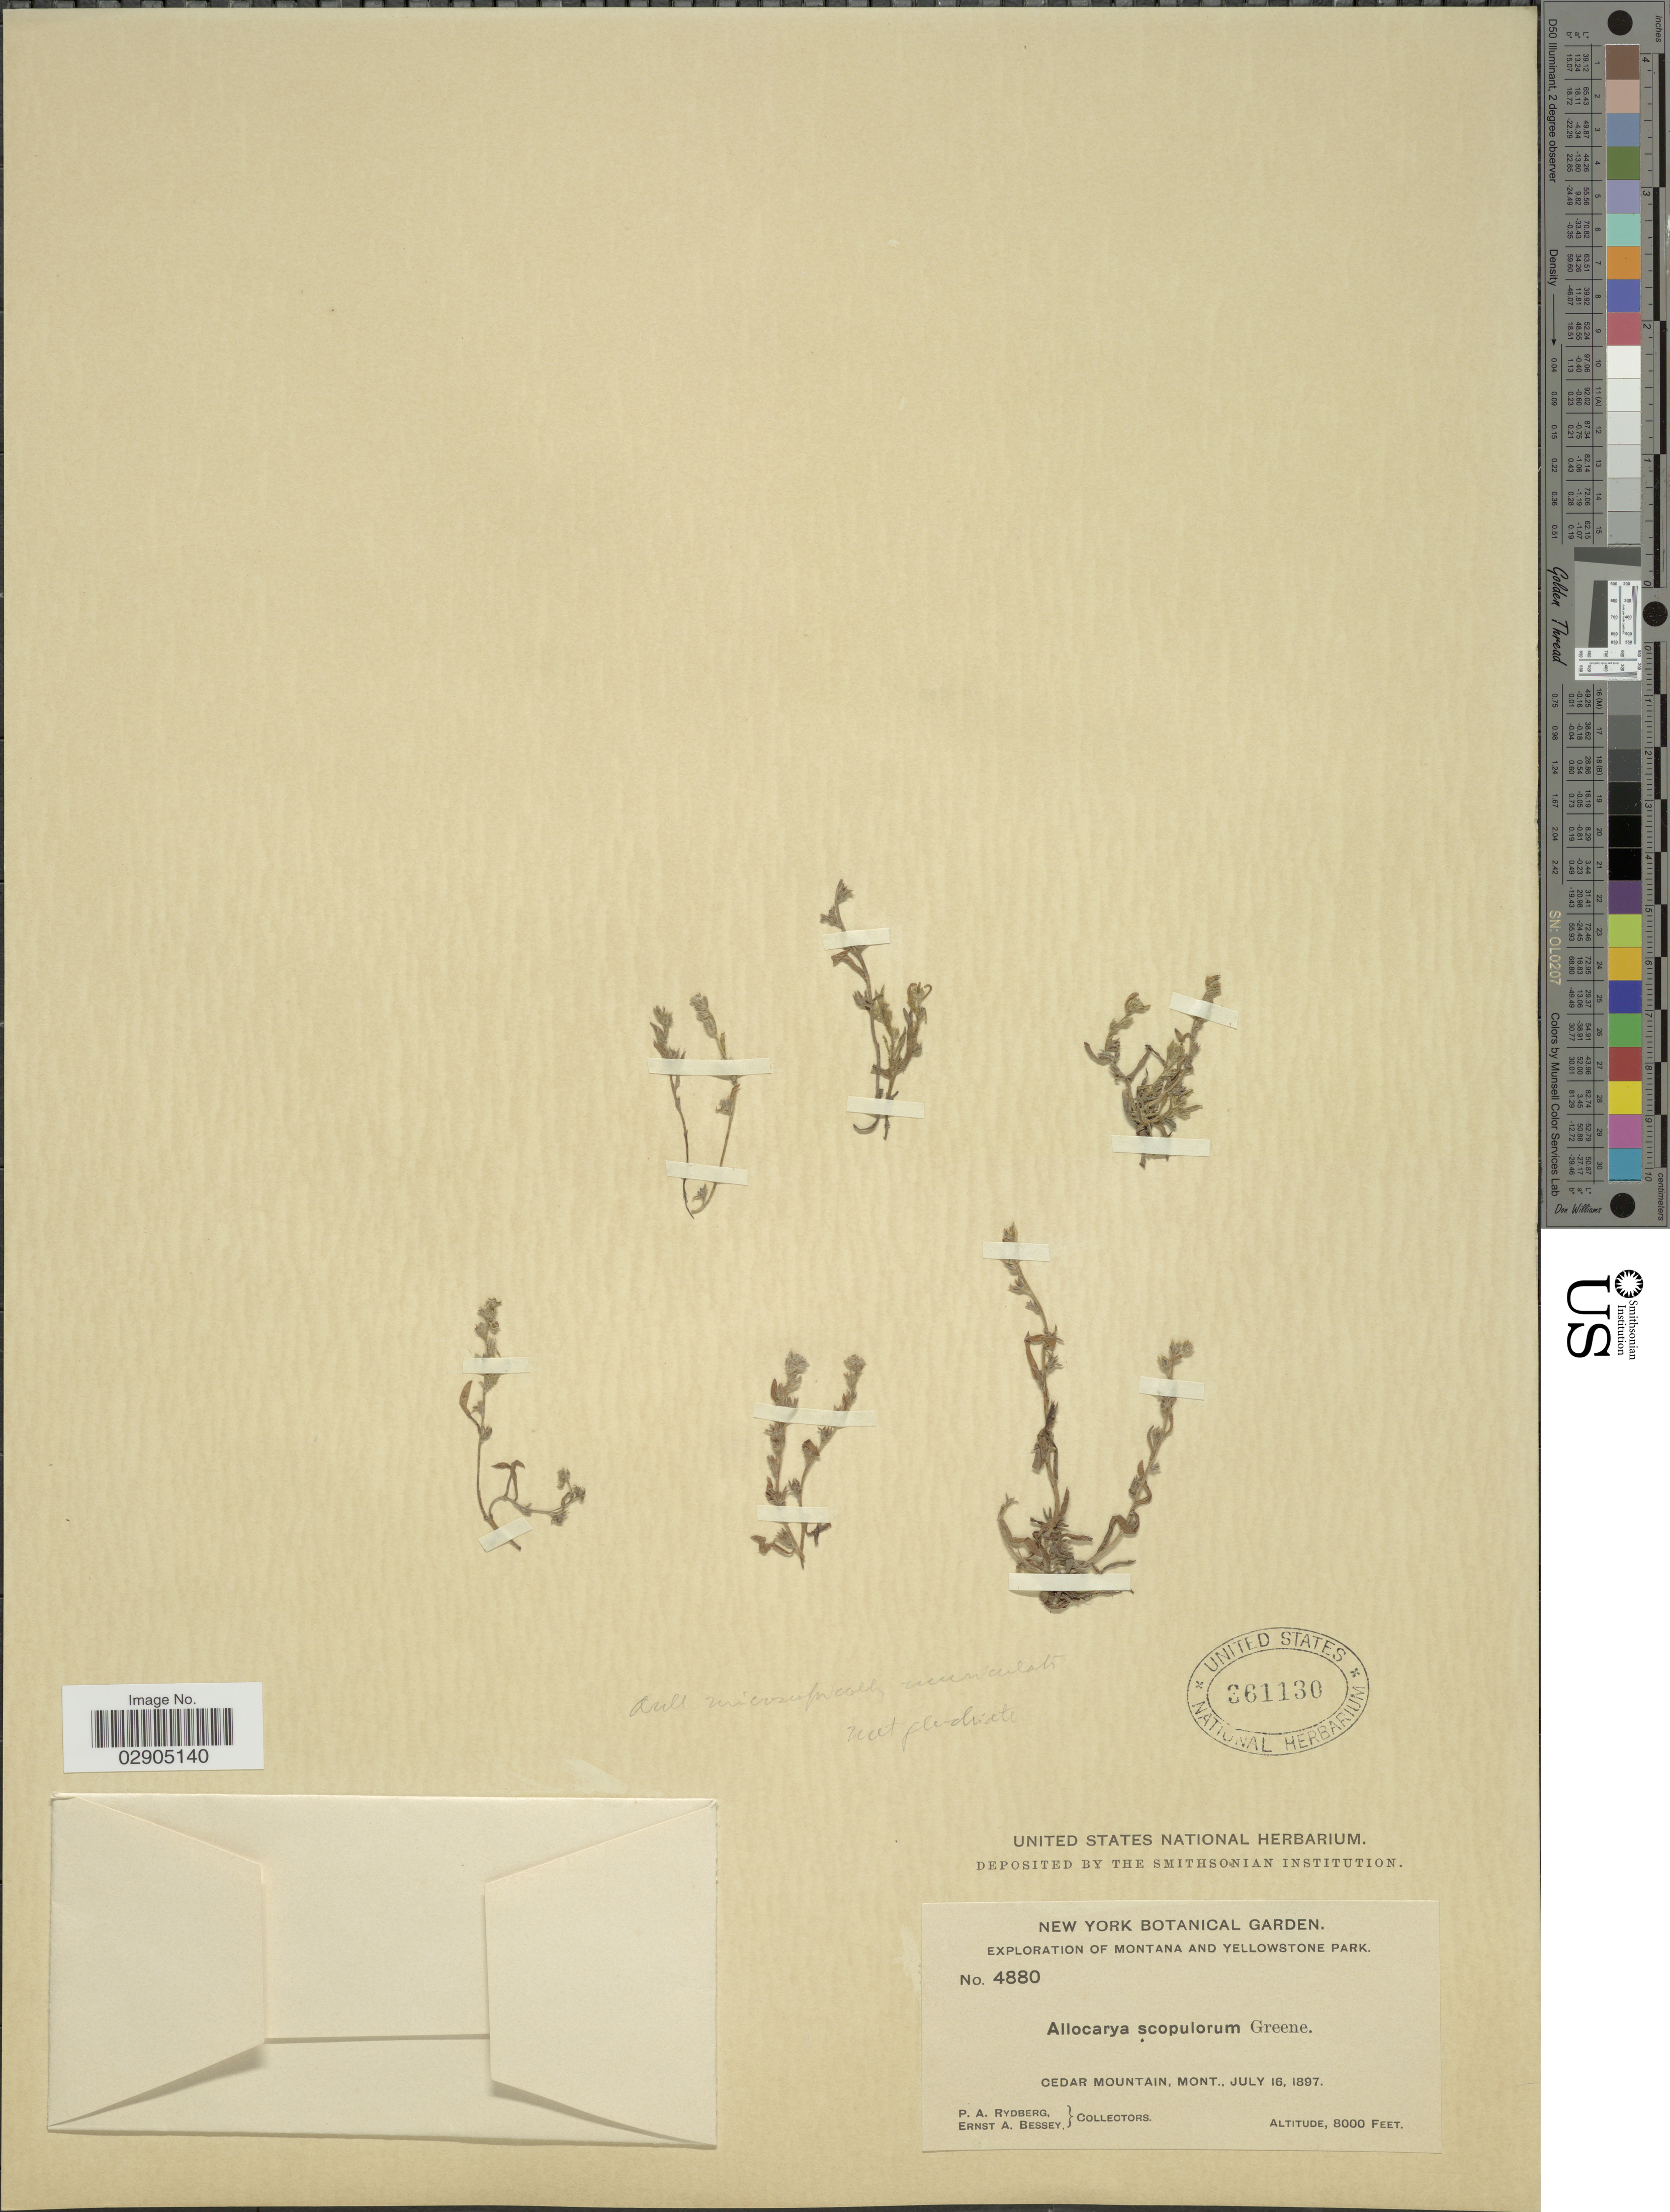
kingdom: Plantae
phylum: Tracheophyta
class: Magnoliopsida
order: Boraginales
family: Boraginaceae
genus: Allocarya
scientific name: Allocarya californica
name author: (Fisch. & C.A. Mey.) Greene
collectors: P. A. Rydberg & E. A. Bessey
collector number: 4880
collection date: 1897-07-16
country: United States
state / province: Montana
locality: Yellowstone Park. Cedar Mountain, Mont.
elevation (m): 2438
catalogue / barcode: US 361130